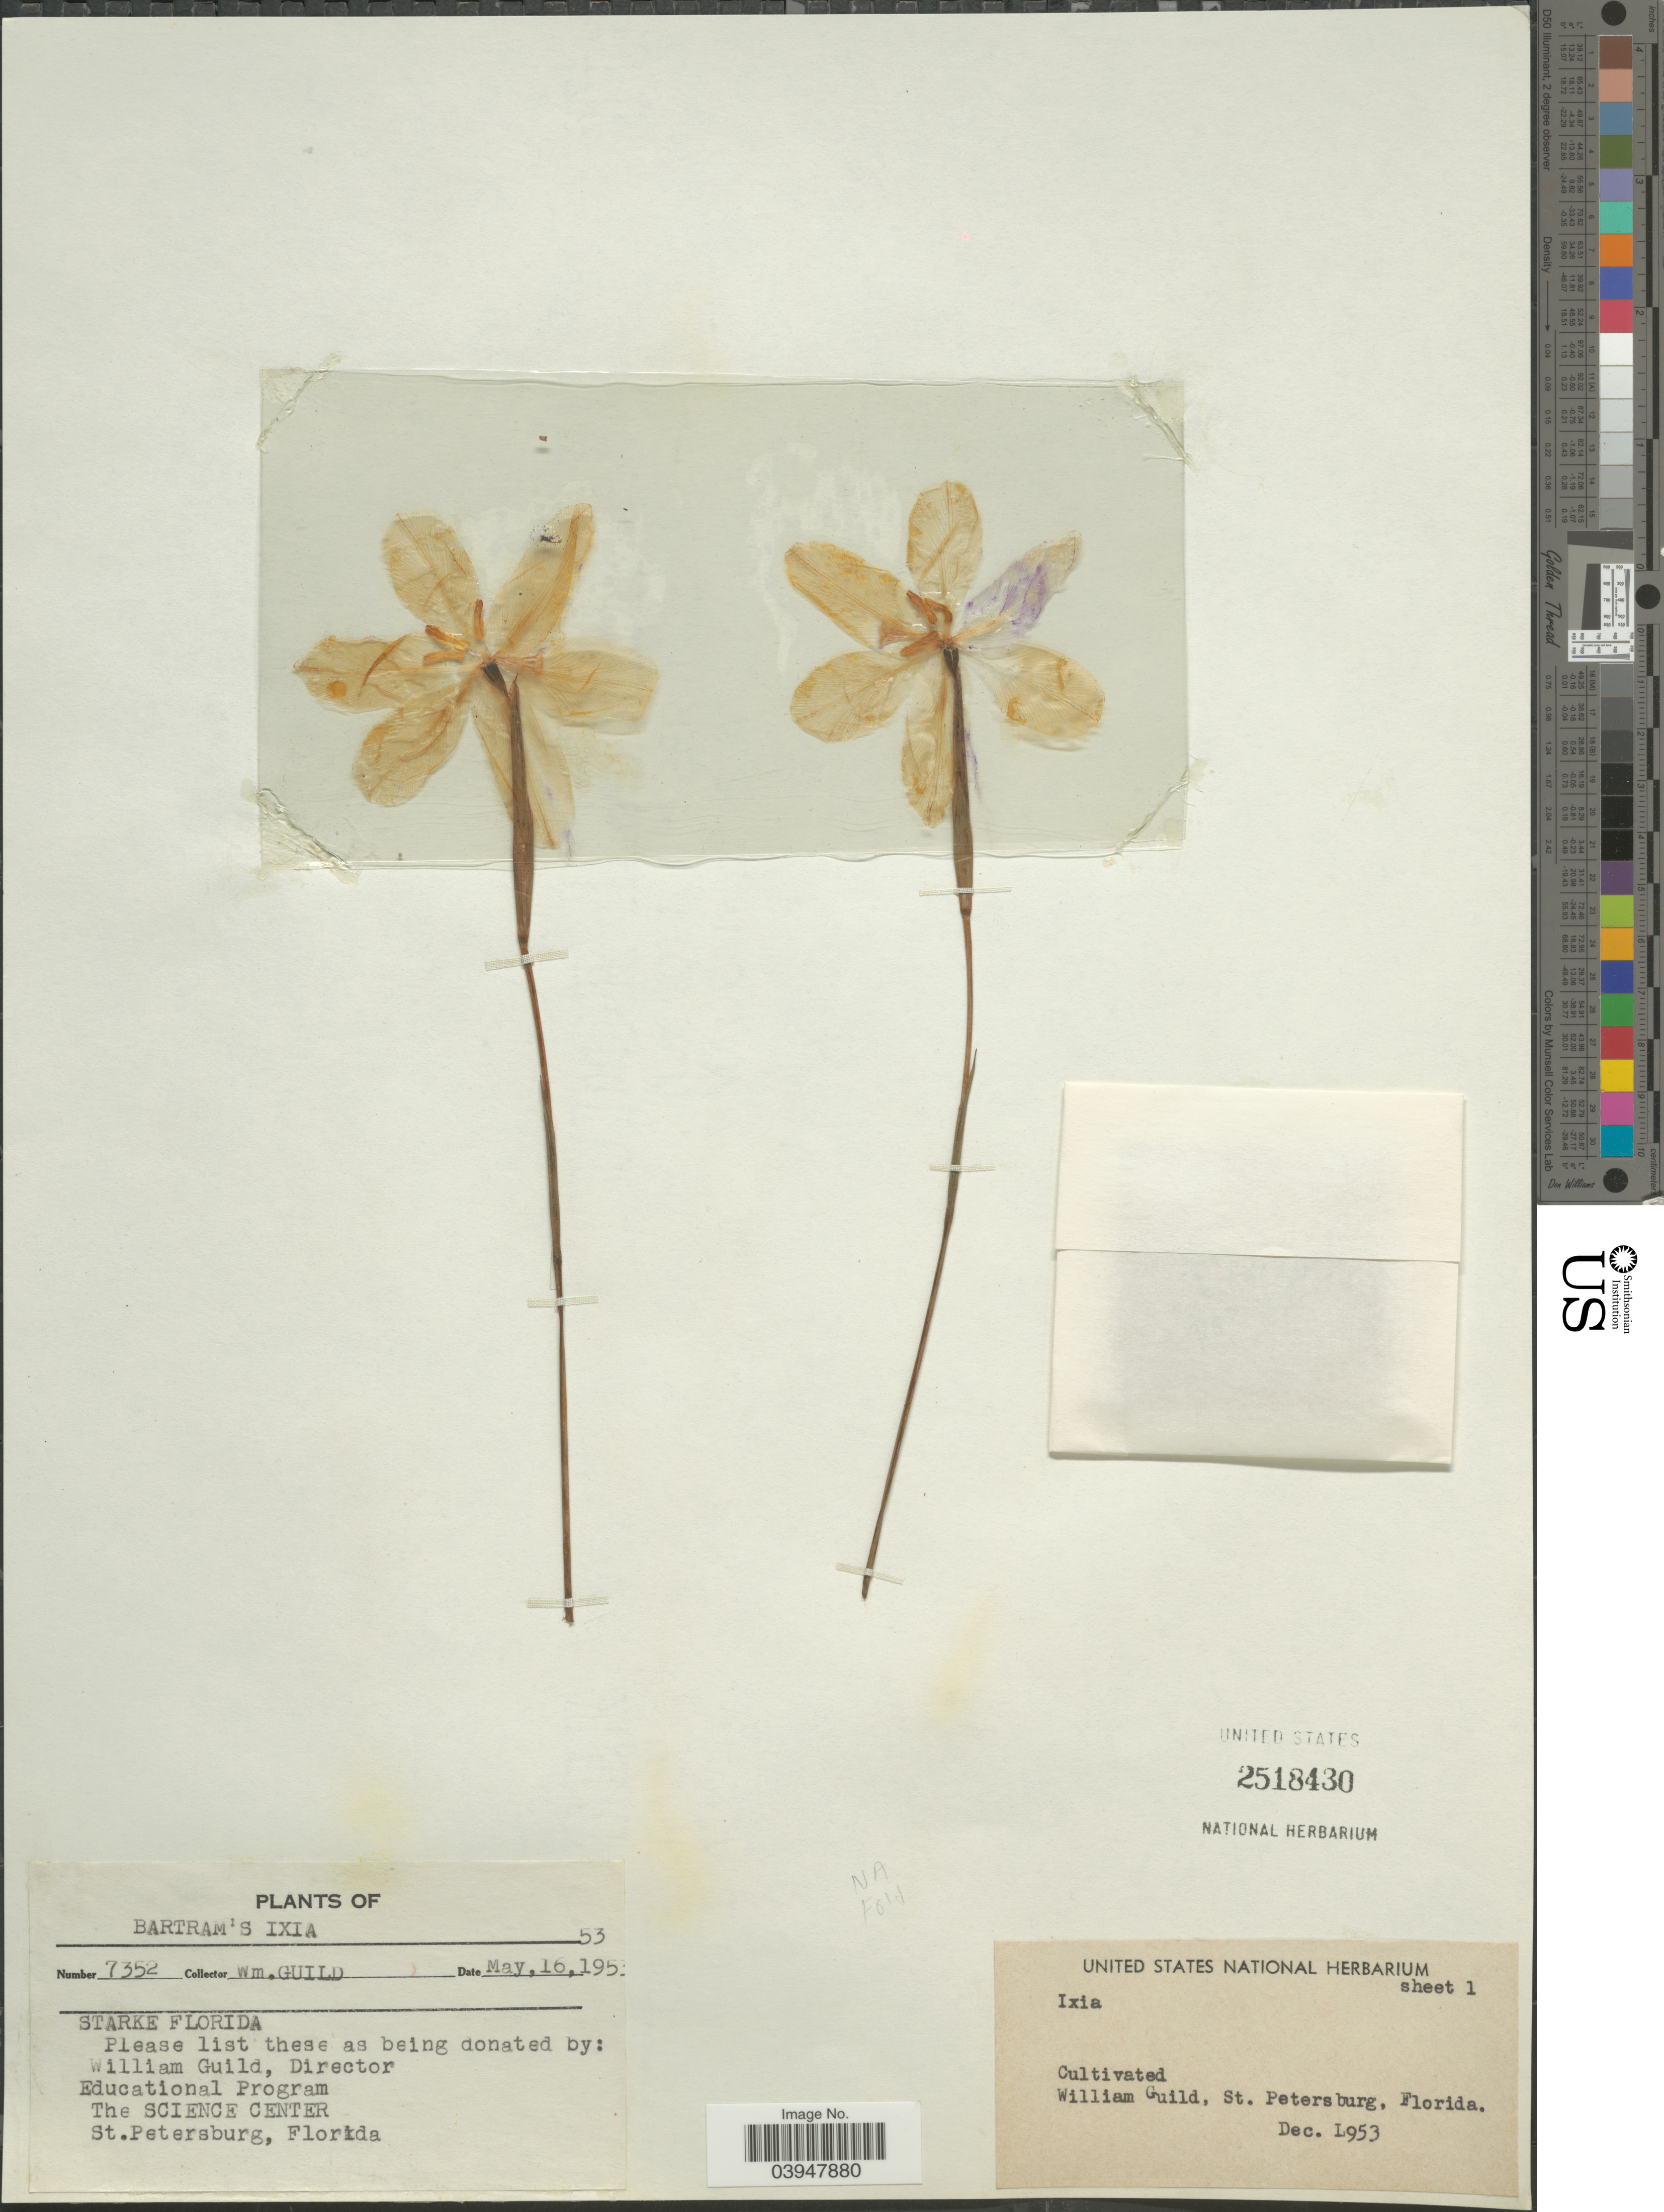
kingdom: Plantae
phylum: Tracheophyta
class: Liliopsida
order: Asparagales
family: Iridaceae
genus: Ixia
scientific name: Ixia sp.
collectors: W. Guild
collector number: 7352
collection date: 1953-12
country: United States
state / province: Florida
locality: St. Petersburg.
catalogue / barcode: US 2518430